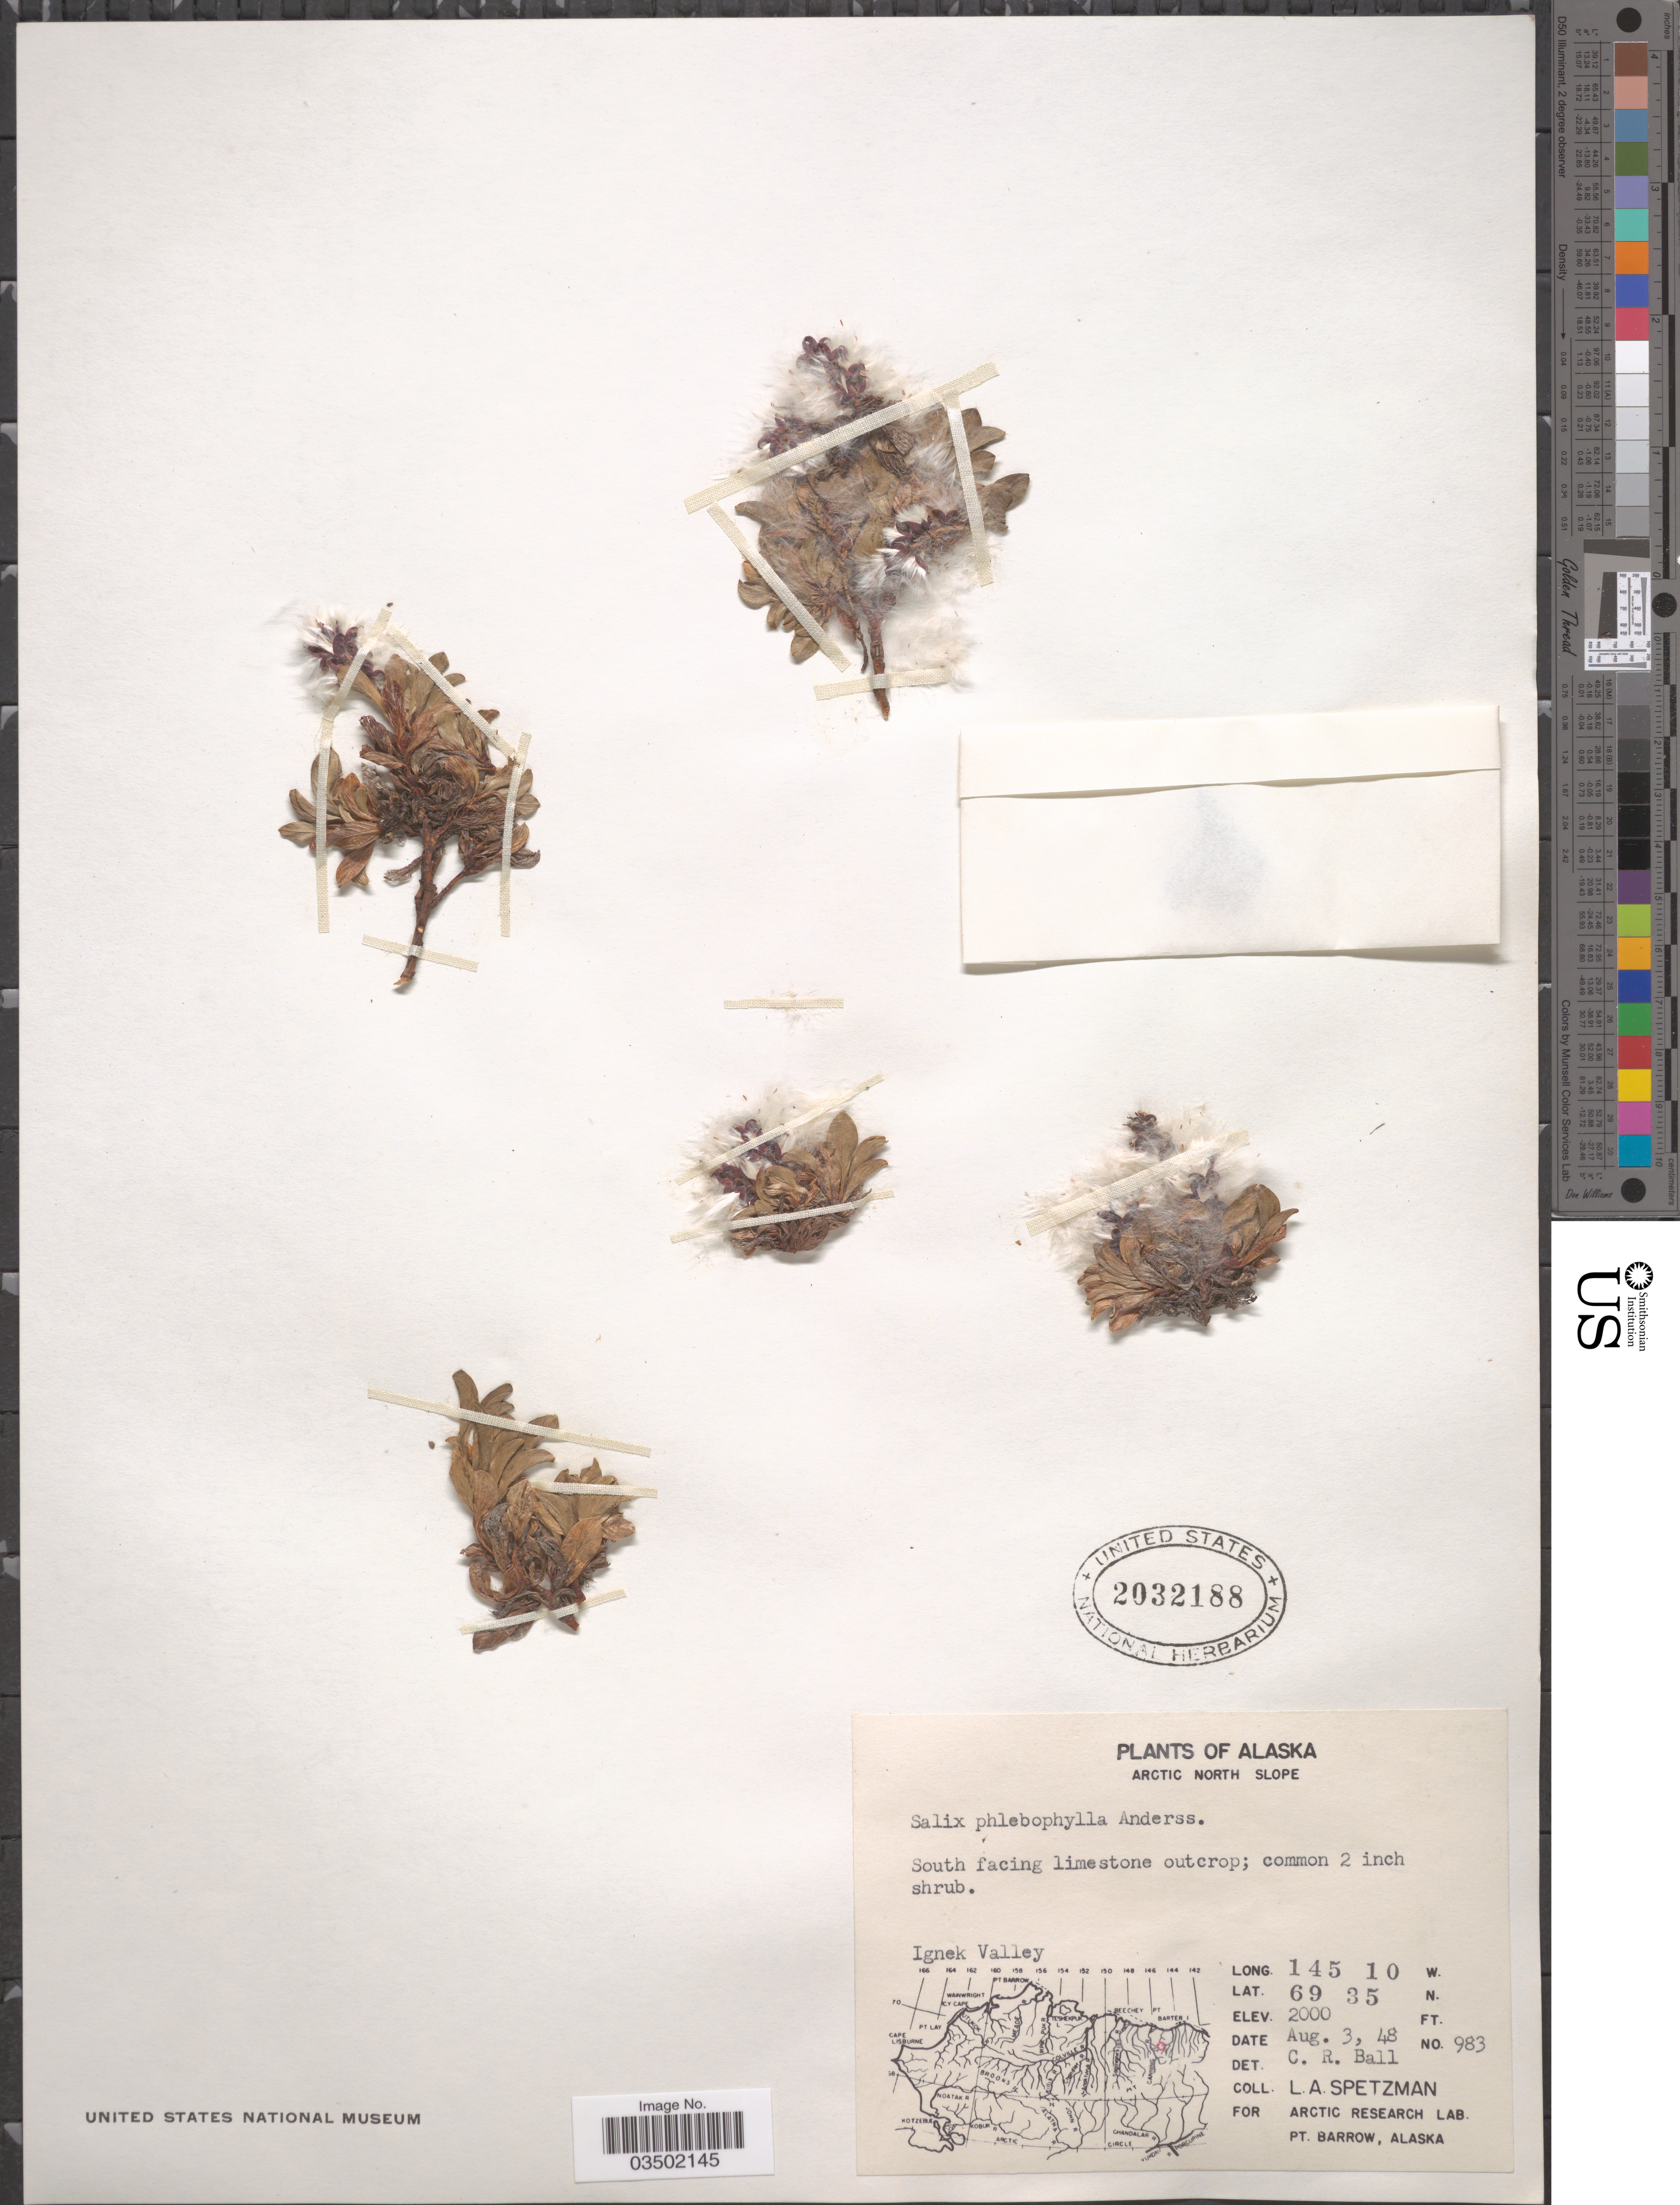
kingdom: Plantae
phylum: Tracheophyta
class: Magnoliopsida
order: Malpighiales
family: Salicaceae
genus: Salix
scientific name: Salix phlebophylla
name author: Andersson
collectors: L. Spetzman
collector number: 983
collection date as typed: Transcribed d/m/y: 3/8/48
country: United States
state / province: Alaska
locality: Arctic North Slope. Ignek Valley.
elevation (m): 610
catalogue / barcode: US 2032188